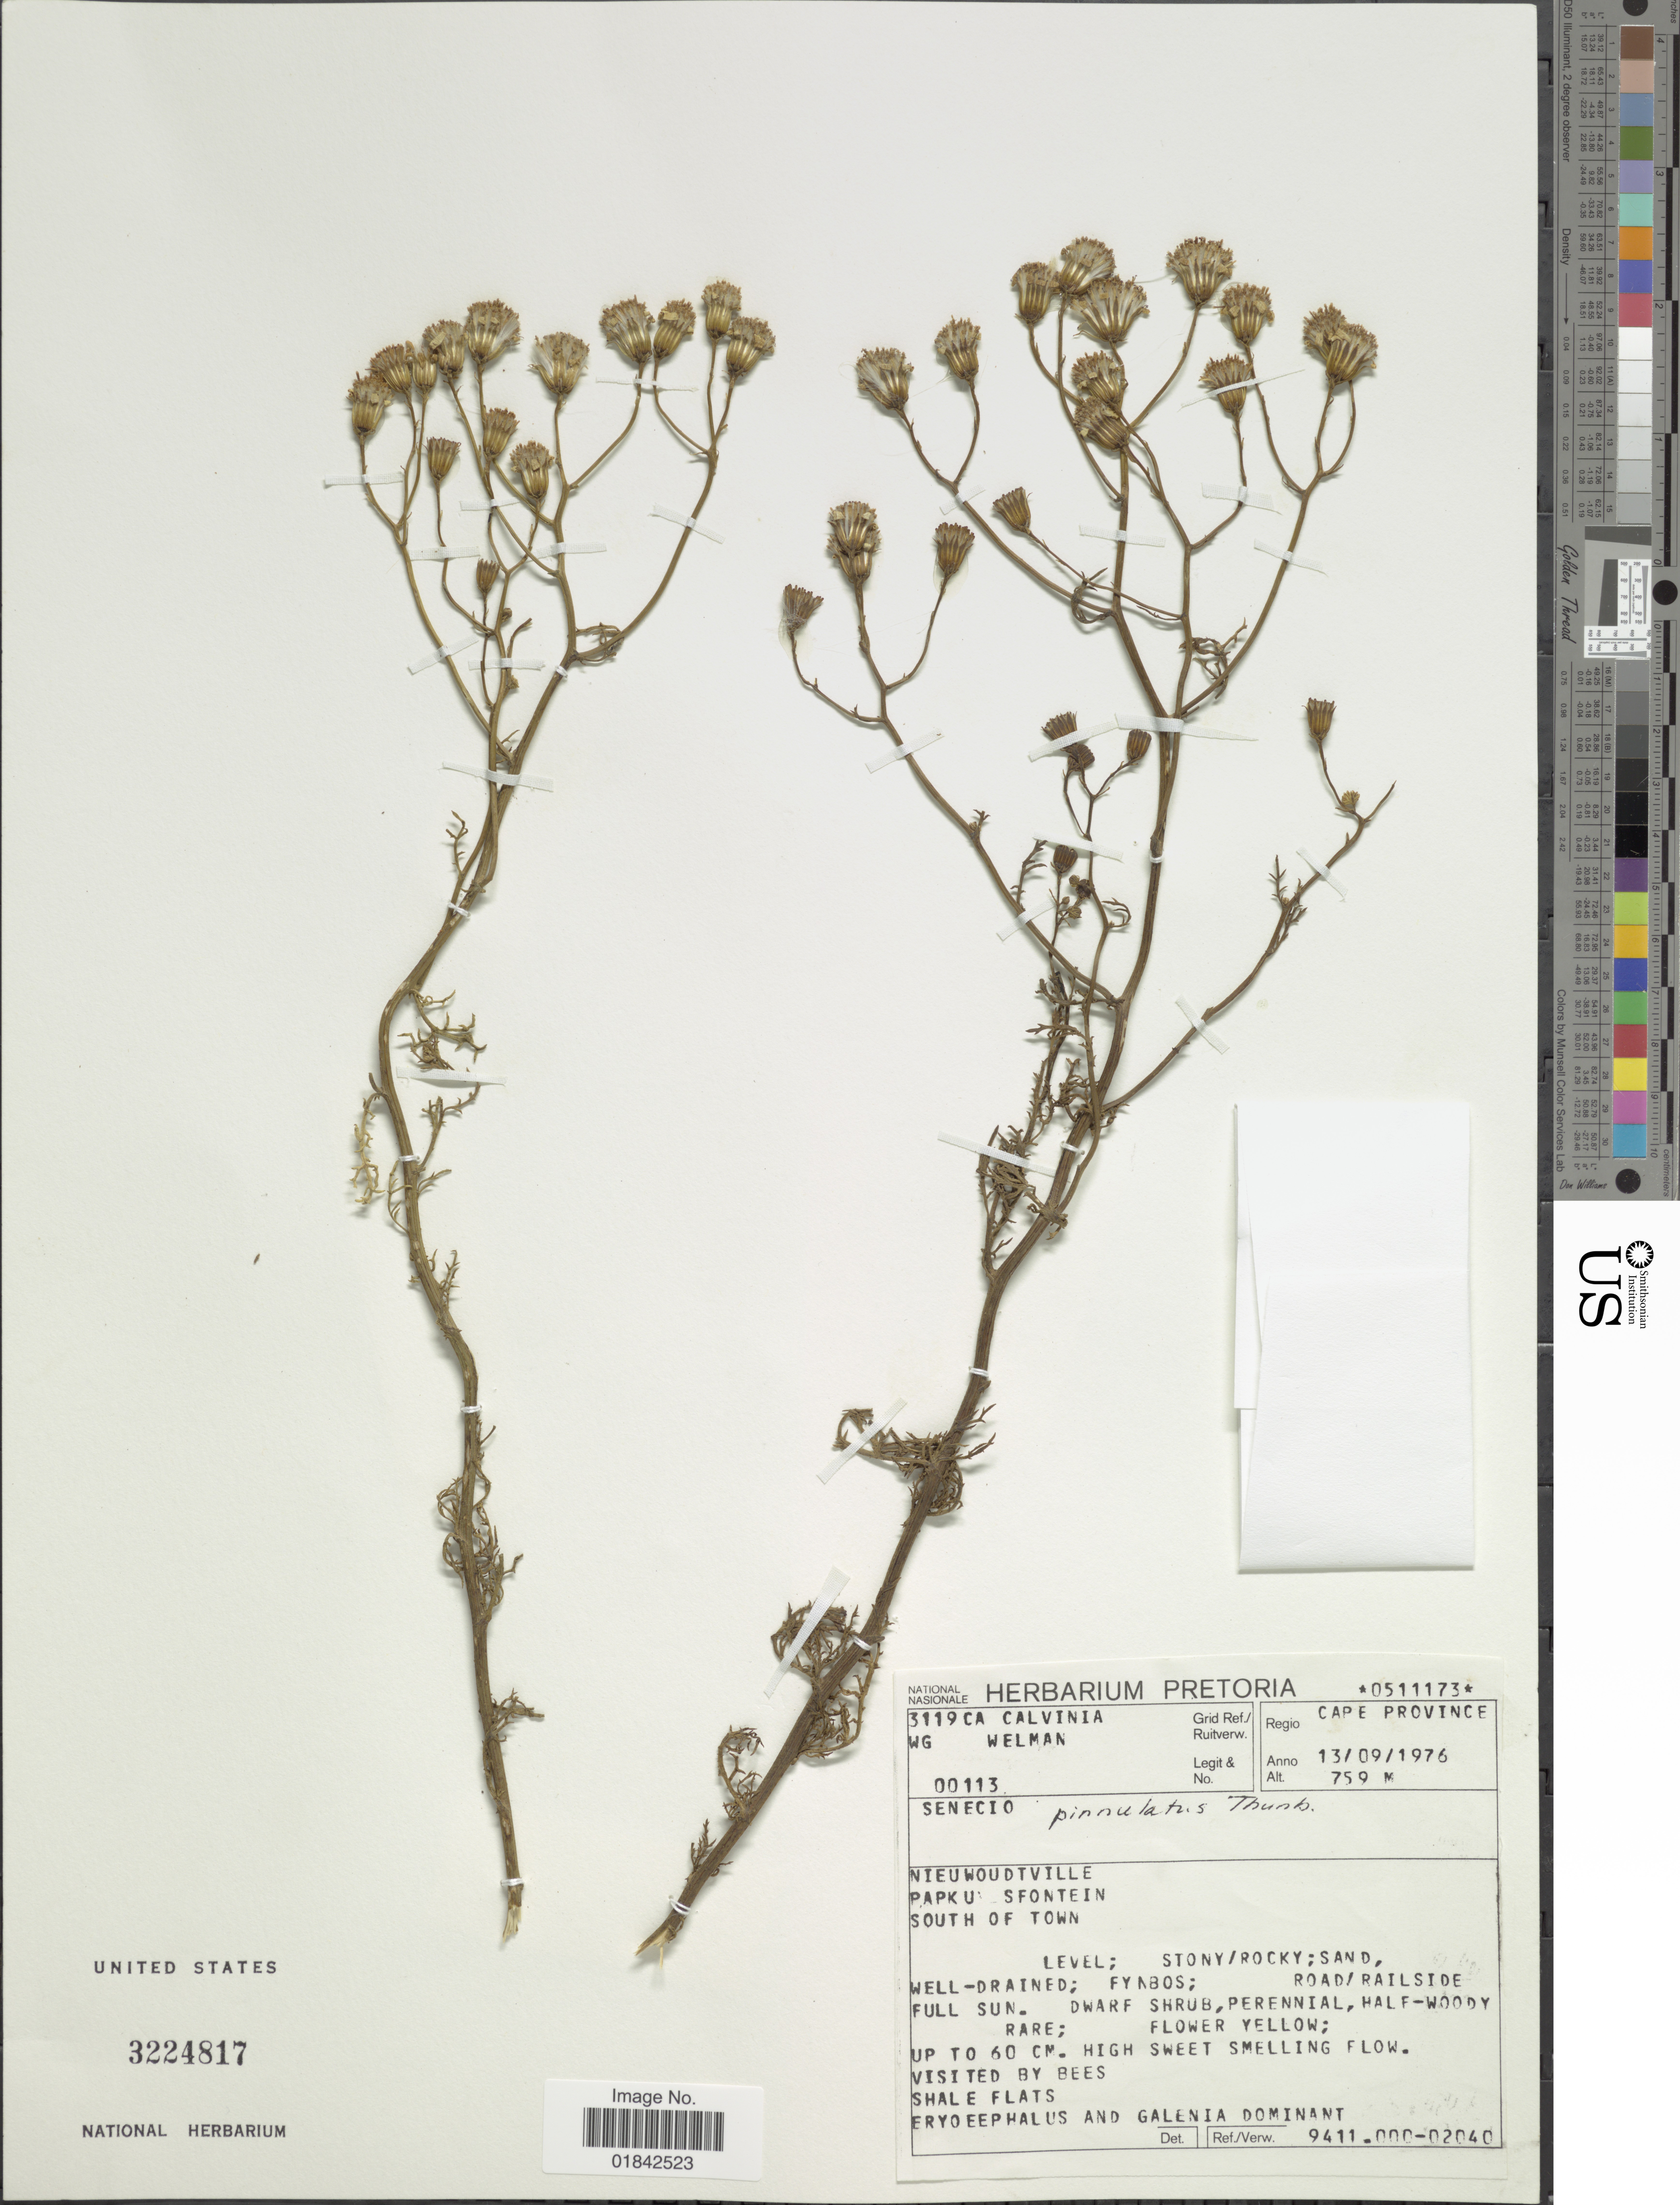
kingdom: Plantae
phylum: Tracheophyta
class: Magnoliopsida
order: Asterales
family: Asteraceae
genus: Senecio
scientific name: Senecio pinnulatus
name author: Thunb.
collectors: W. G. Welman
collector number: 00113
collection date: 1976-09-13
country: South Africa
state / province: Northern Cape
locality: Nieuwoudtville Papkuilsfontein. South of Town.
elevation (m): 759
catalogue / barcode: US 3224817